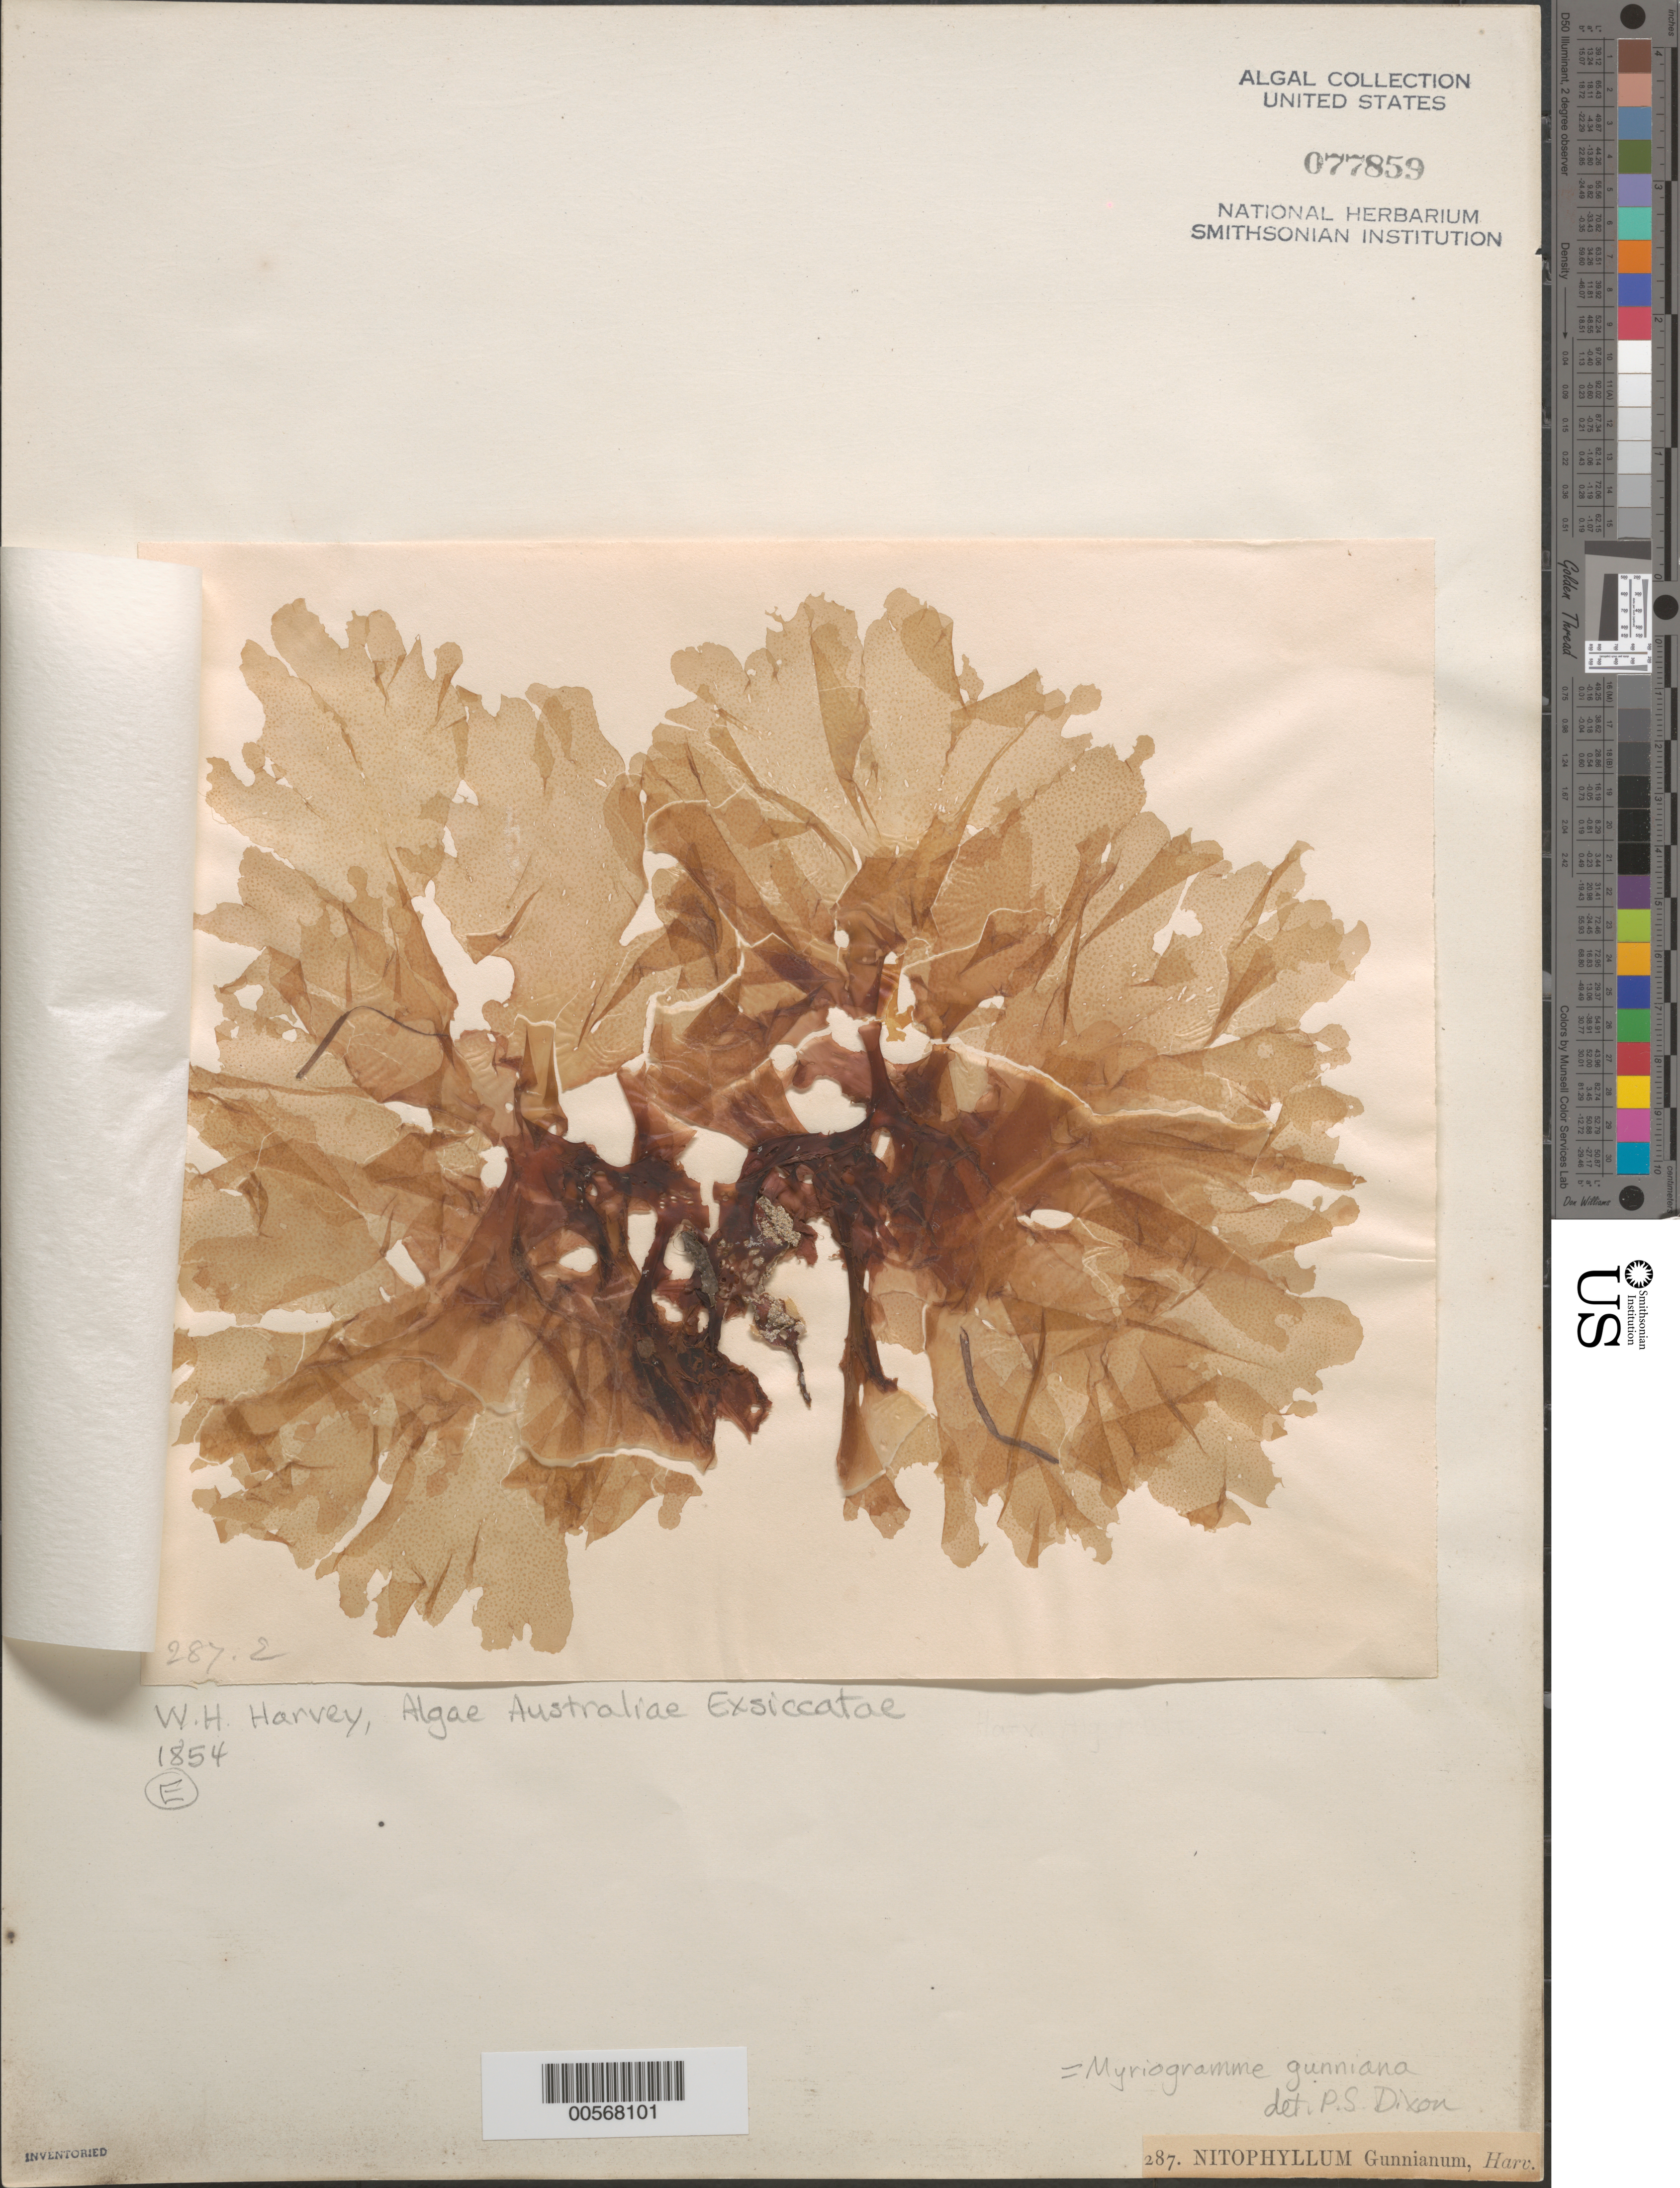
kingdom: Plantae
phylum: Rhodophyta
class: Florideophyceae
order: Ceramiales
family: Delesseriaceae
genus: Myriogramme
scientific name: Myriogramme gunniana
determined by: Dixon, P. S.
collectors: W. Harvey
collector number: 287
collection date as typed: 1854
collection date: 1854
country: Australia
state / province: Western Australia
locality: Princess Royal Harbor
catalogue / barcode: US 77859